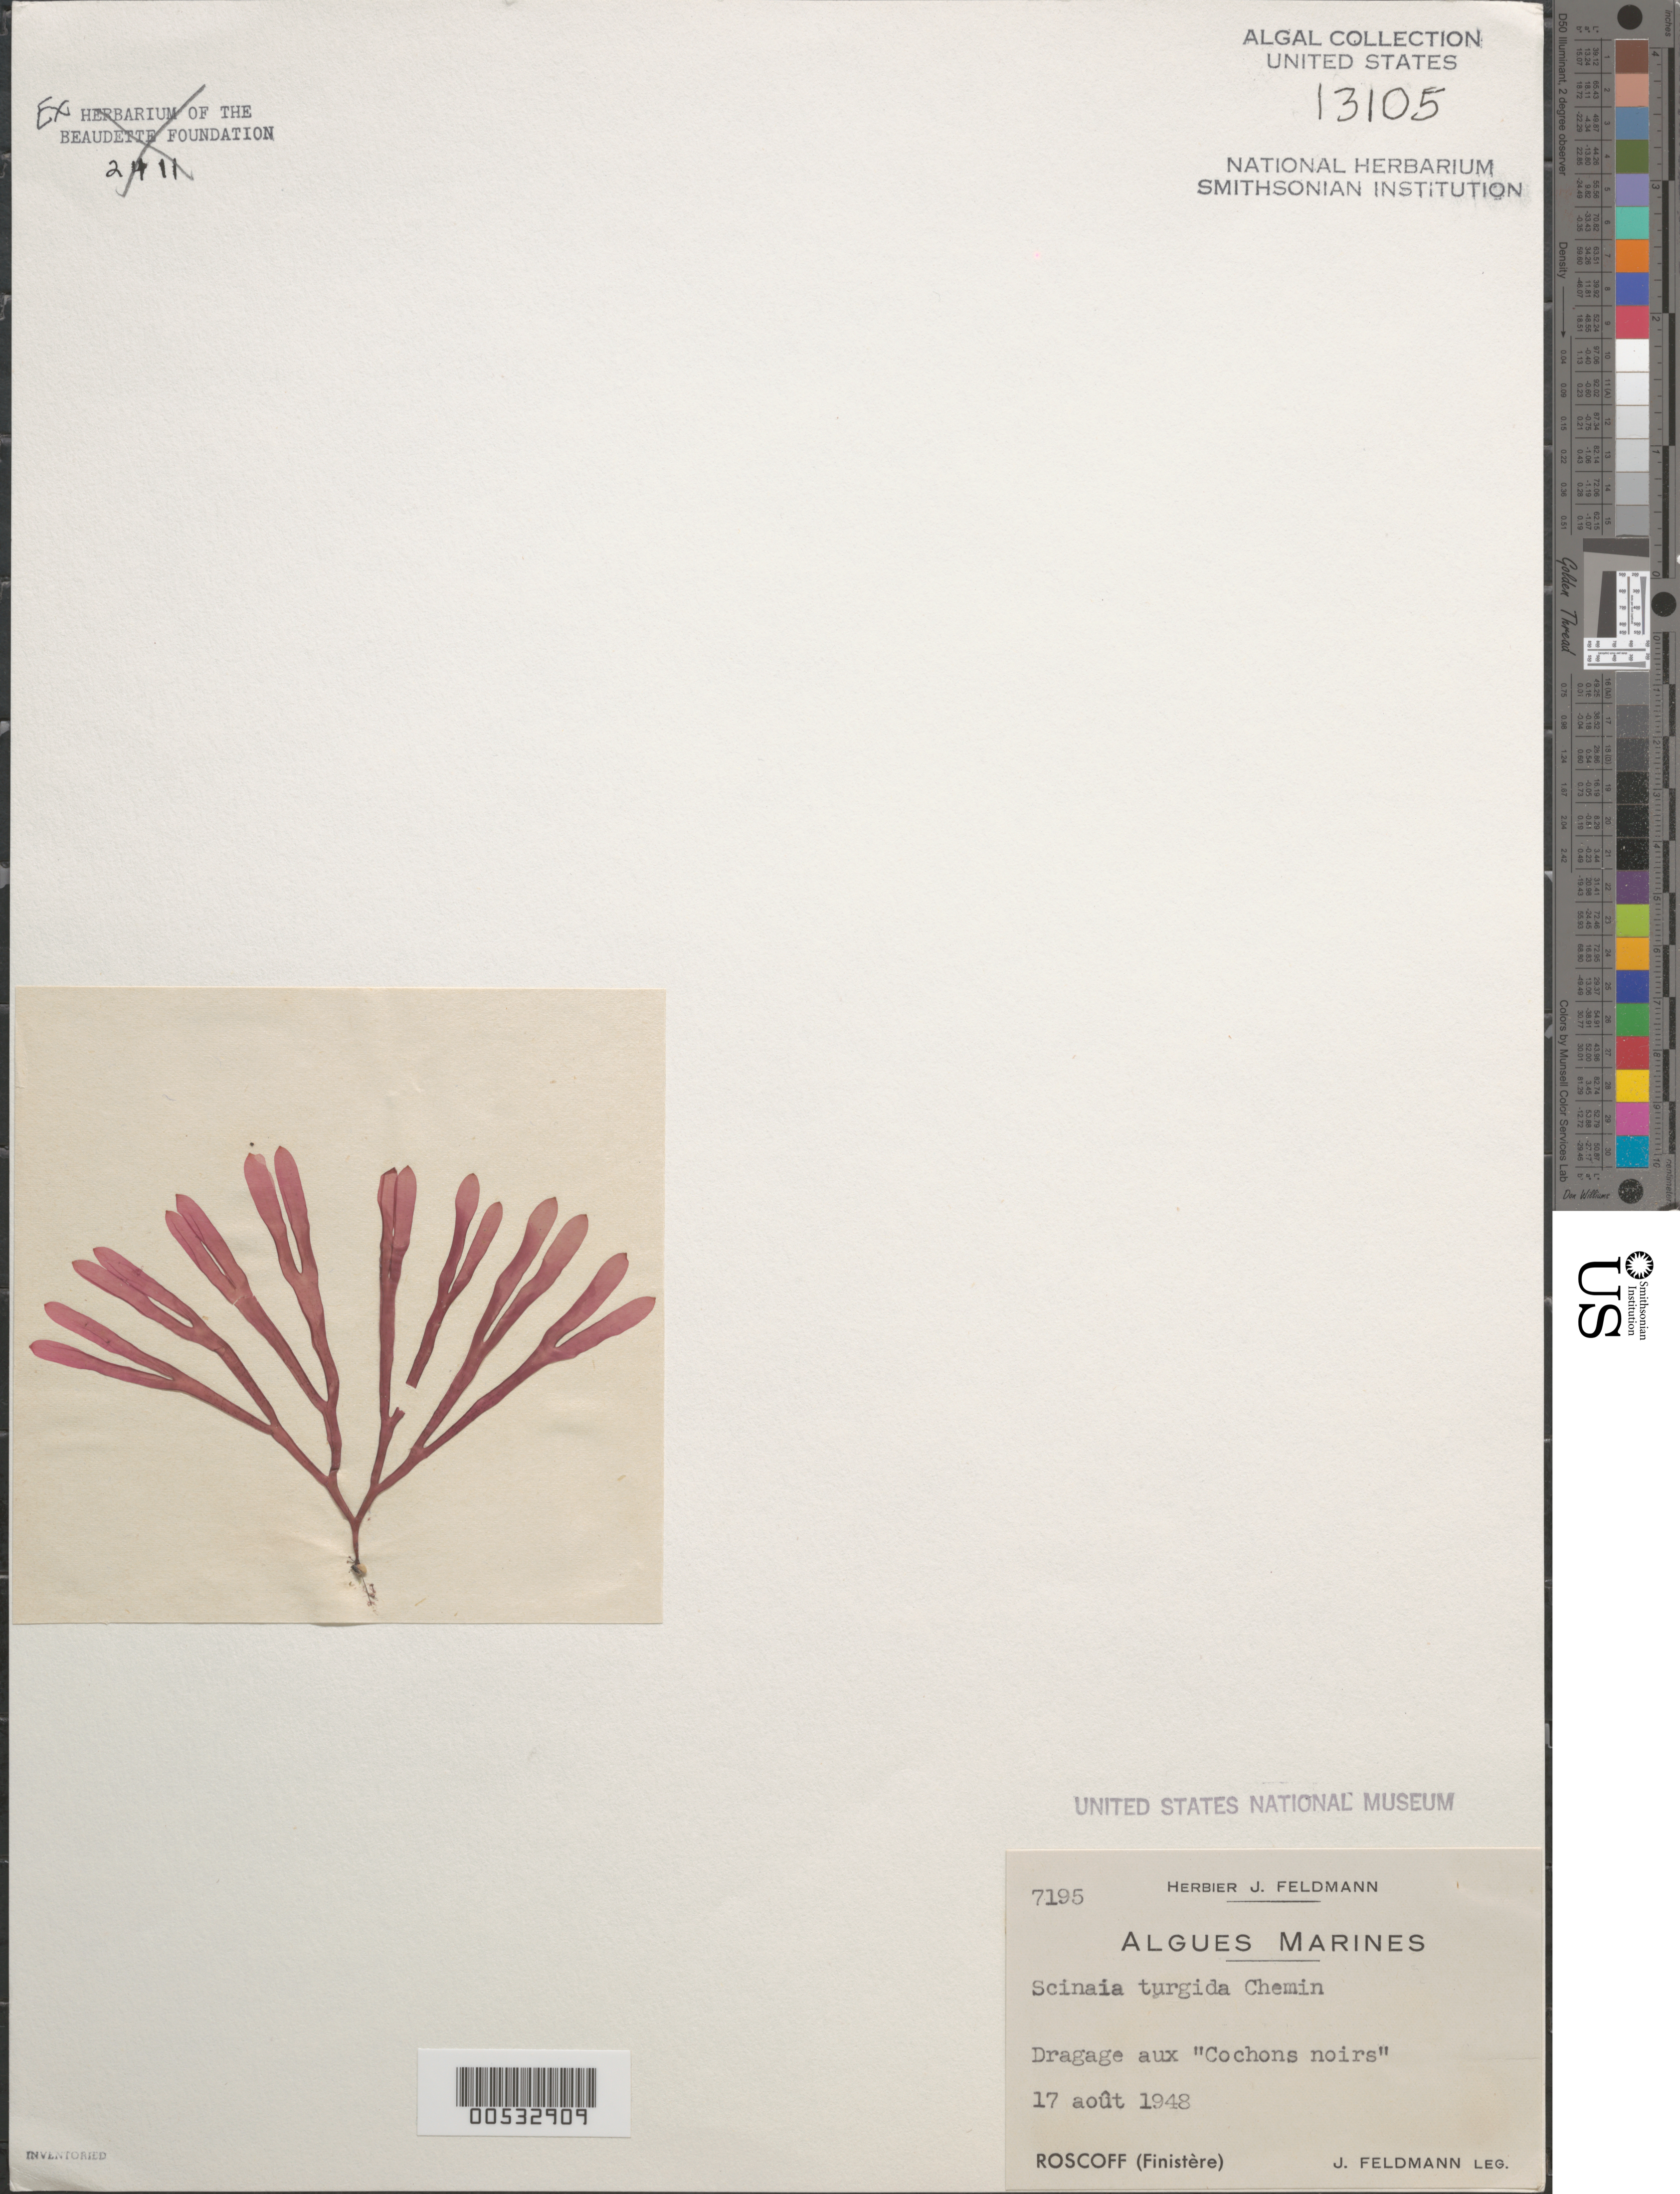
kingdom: Plantae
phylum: Rhodophyta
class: Florideophyceae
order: Nemaliales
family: Scinaiaceae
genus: Scinaia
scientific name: Scinaia interrupta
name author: (D.C.) M.J. Wynne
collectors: J. Feldmann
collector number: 7195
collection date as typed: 17 Aug 1948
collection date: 1948-08-17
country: France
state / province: Bretagne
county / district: Finistère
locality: Cochons noirs, roscoff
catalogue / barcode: US 13105